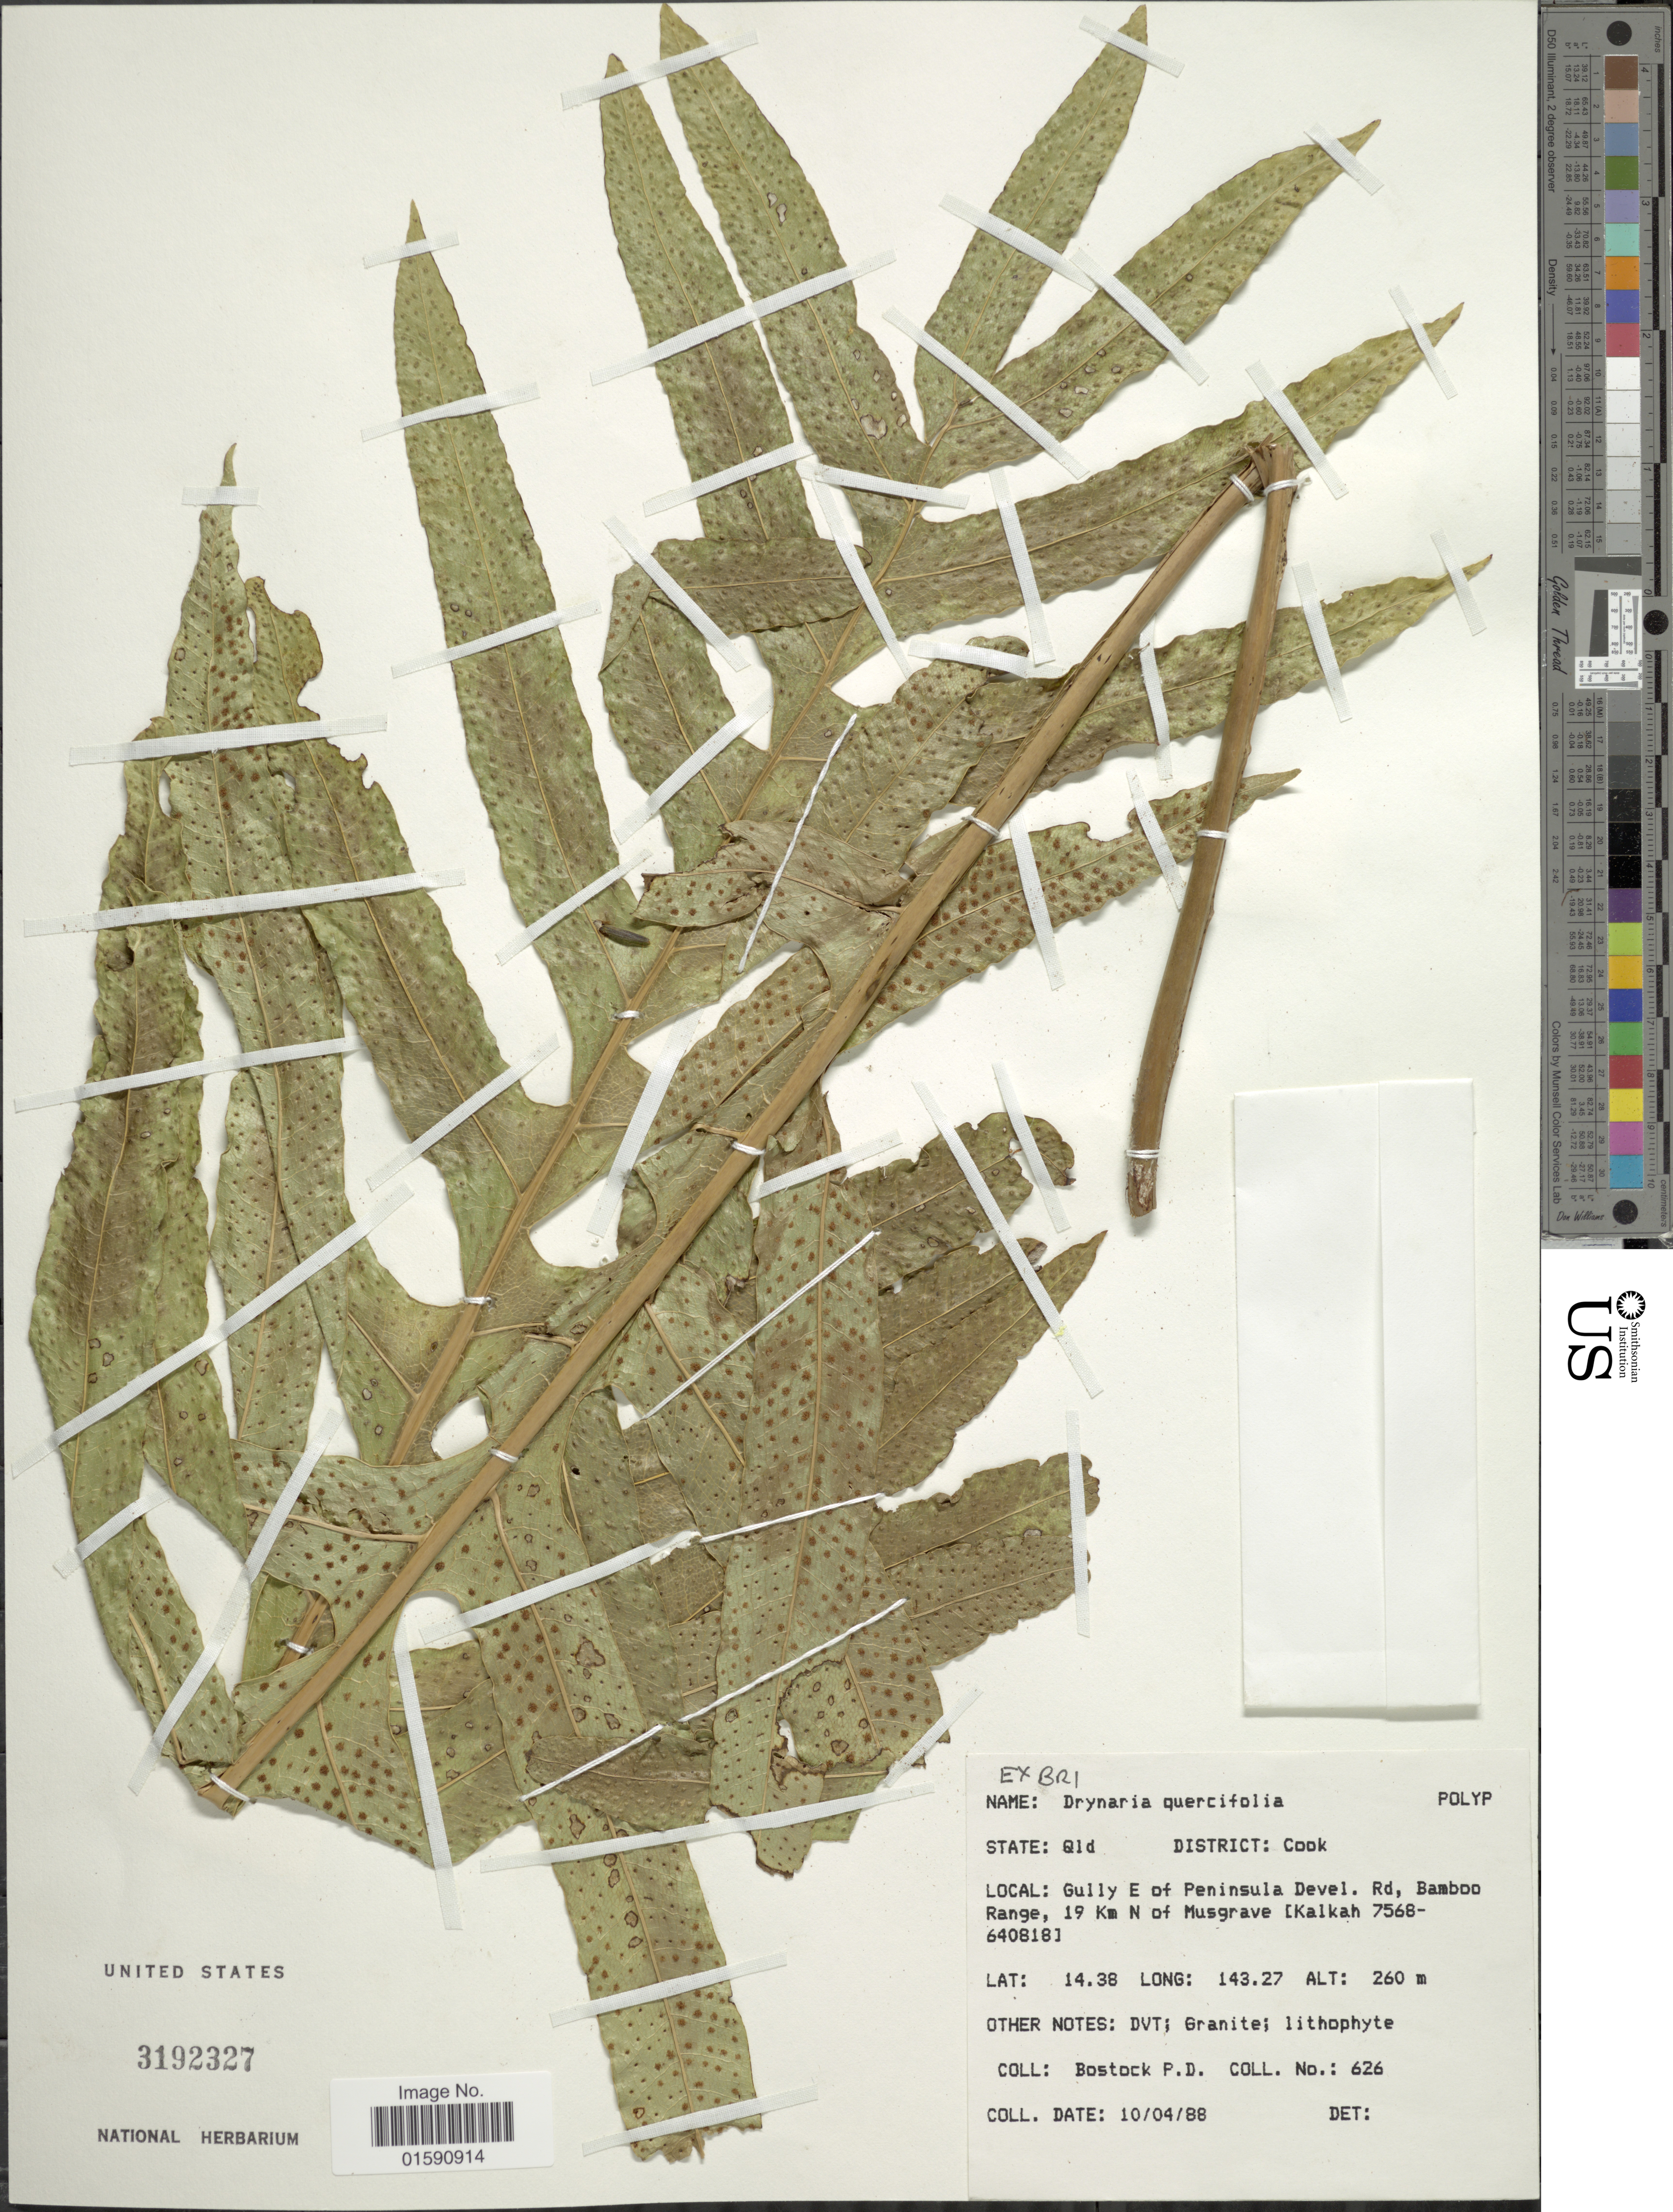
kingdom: Plantae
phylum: Tracheophyta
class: Polypodiopsida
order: Polypodiales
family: Polypodiaceae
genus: Drynaria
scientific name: Drynaria quercifolia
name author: (L.) J. Sm.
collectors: P. Bostock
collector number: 626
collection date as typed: Transcribed d/m/y: 10/4/88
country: Australia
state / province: Queensland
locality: District: Cook. Gully E of Peninsula Devel. Rd, Bamboo Range, 19 km N of Musgrave (Kalkah 7568640818)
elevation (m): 260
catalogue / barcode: US 3192327